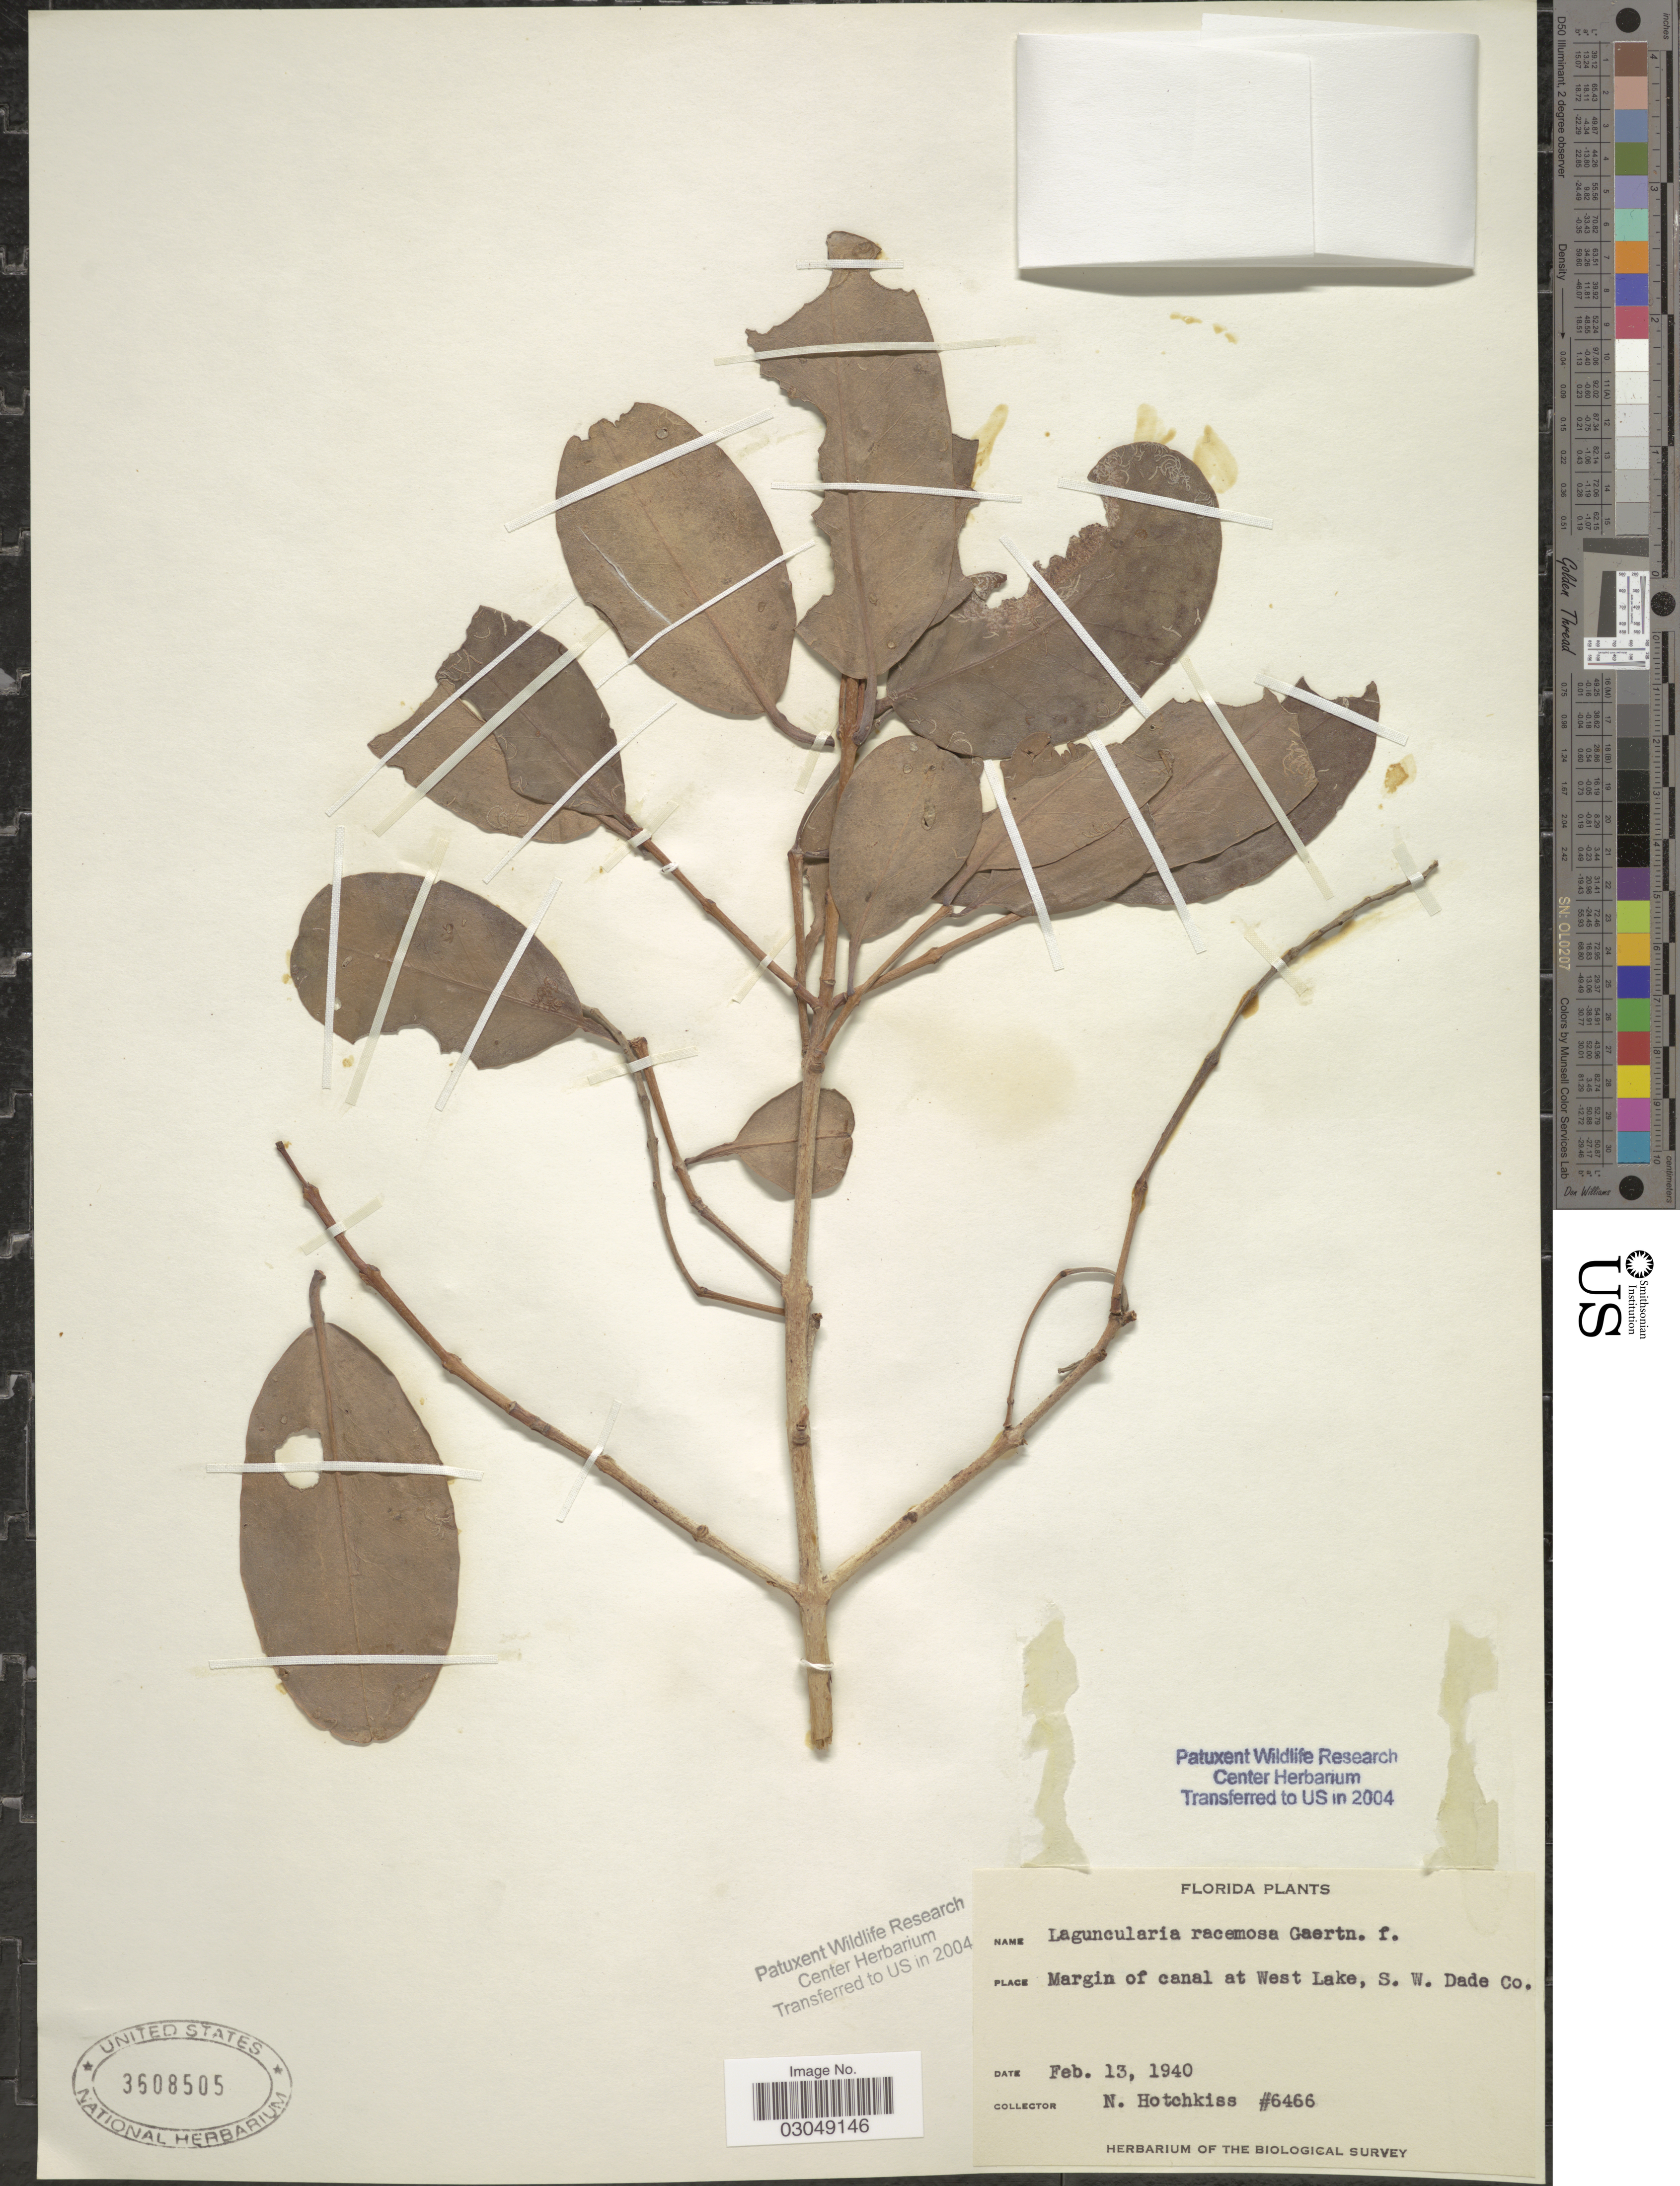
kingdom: Plantae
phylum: Tracheophyta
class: Magnoliopsida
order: Myrtales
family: Combretaceae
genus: Laguncularia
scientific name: Laguncularia racemosa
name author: (L.) C.F. Gaertn.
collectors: N. Hotchkiss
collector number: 6466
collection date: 1940-02-13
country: United States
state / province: Florida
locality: Margin of canal at West Lake, S. W. Dade Co.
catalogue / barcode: US 3608505